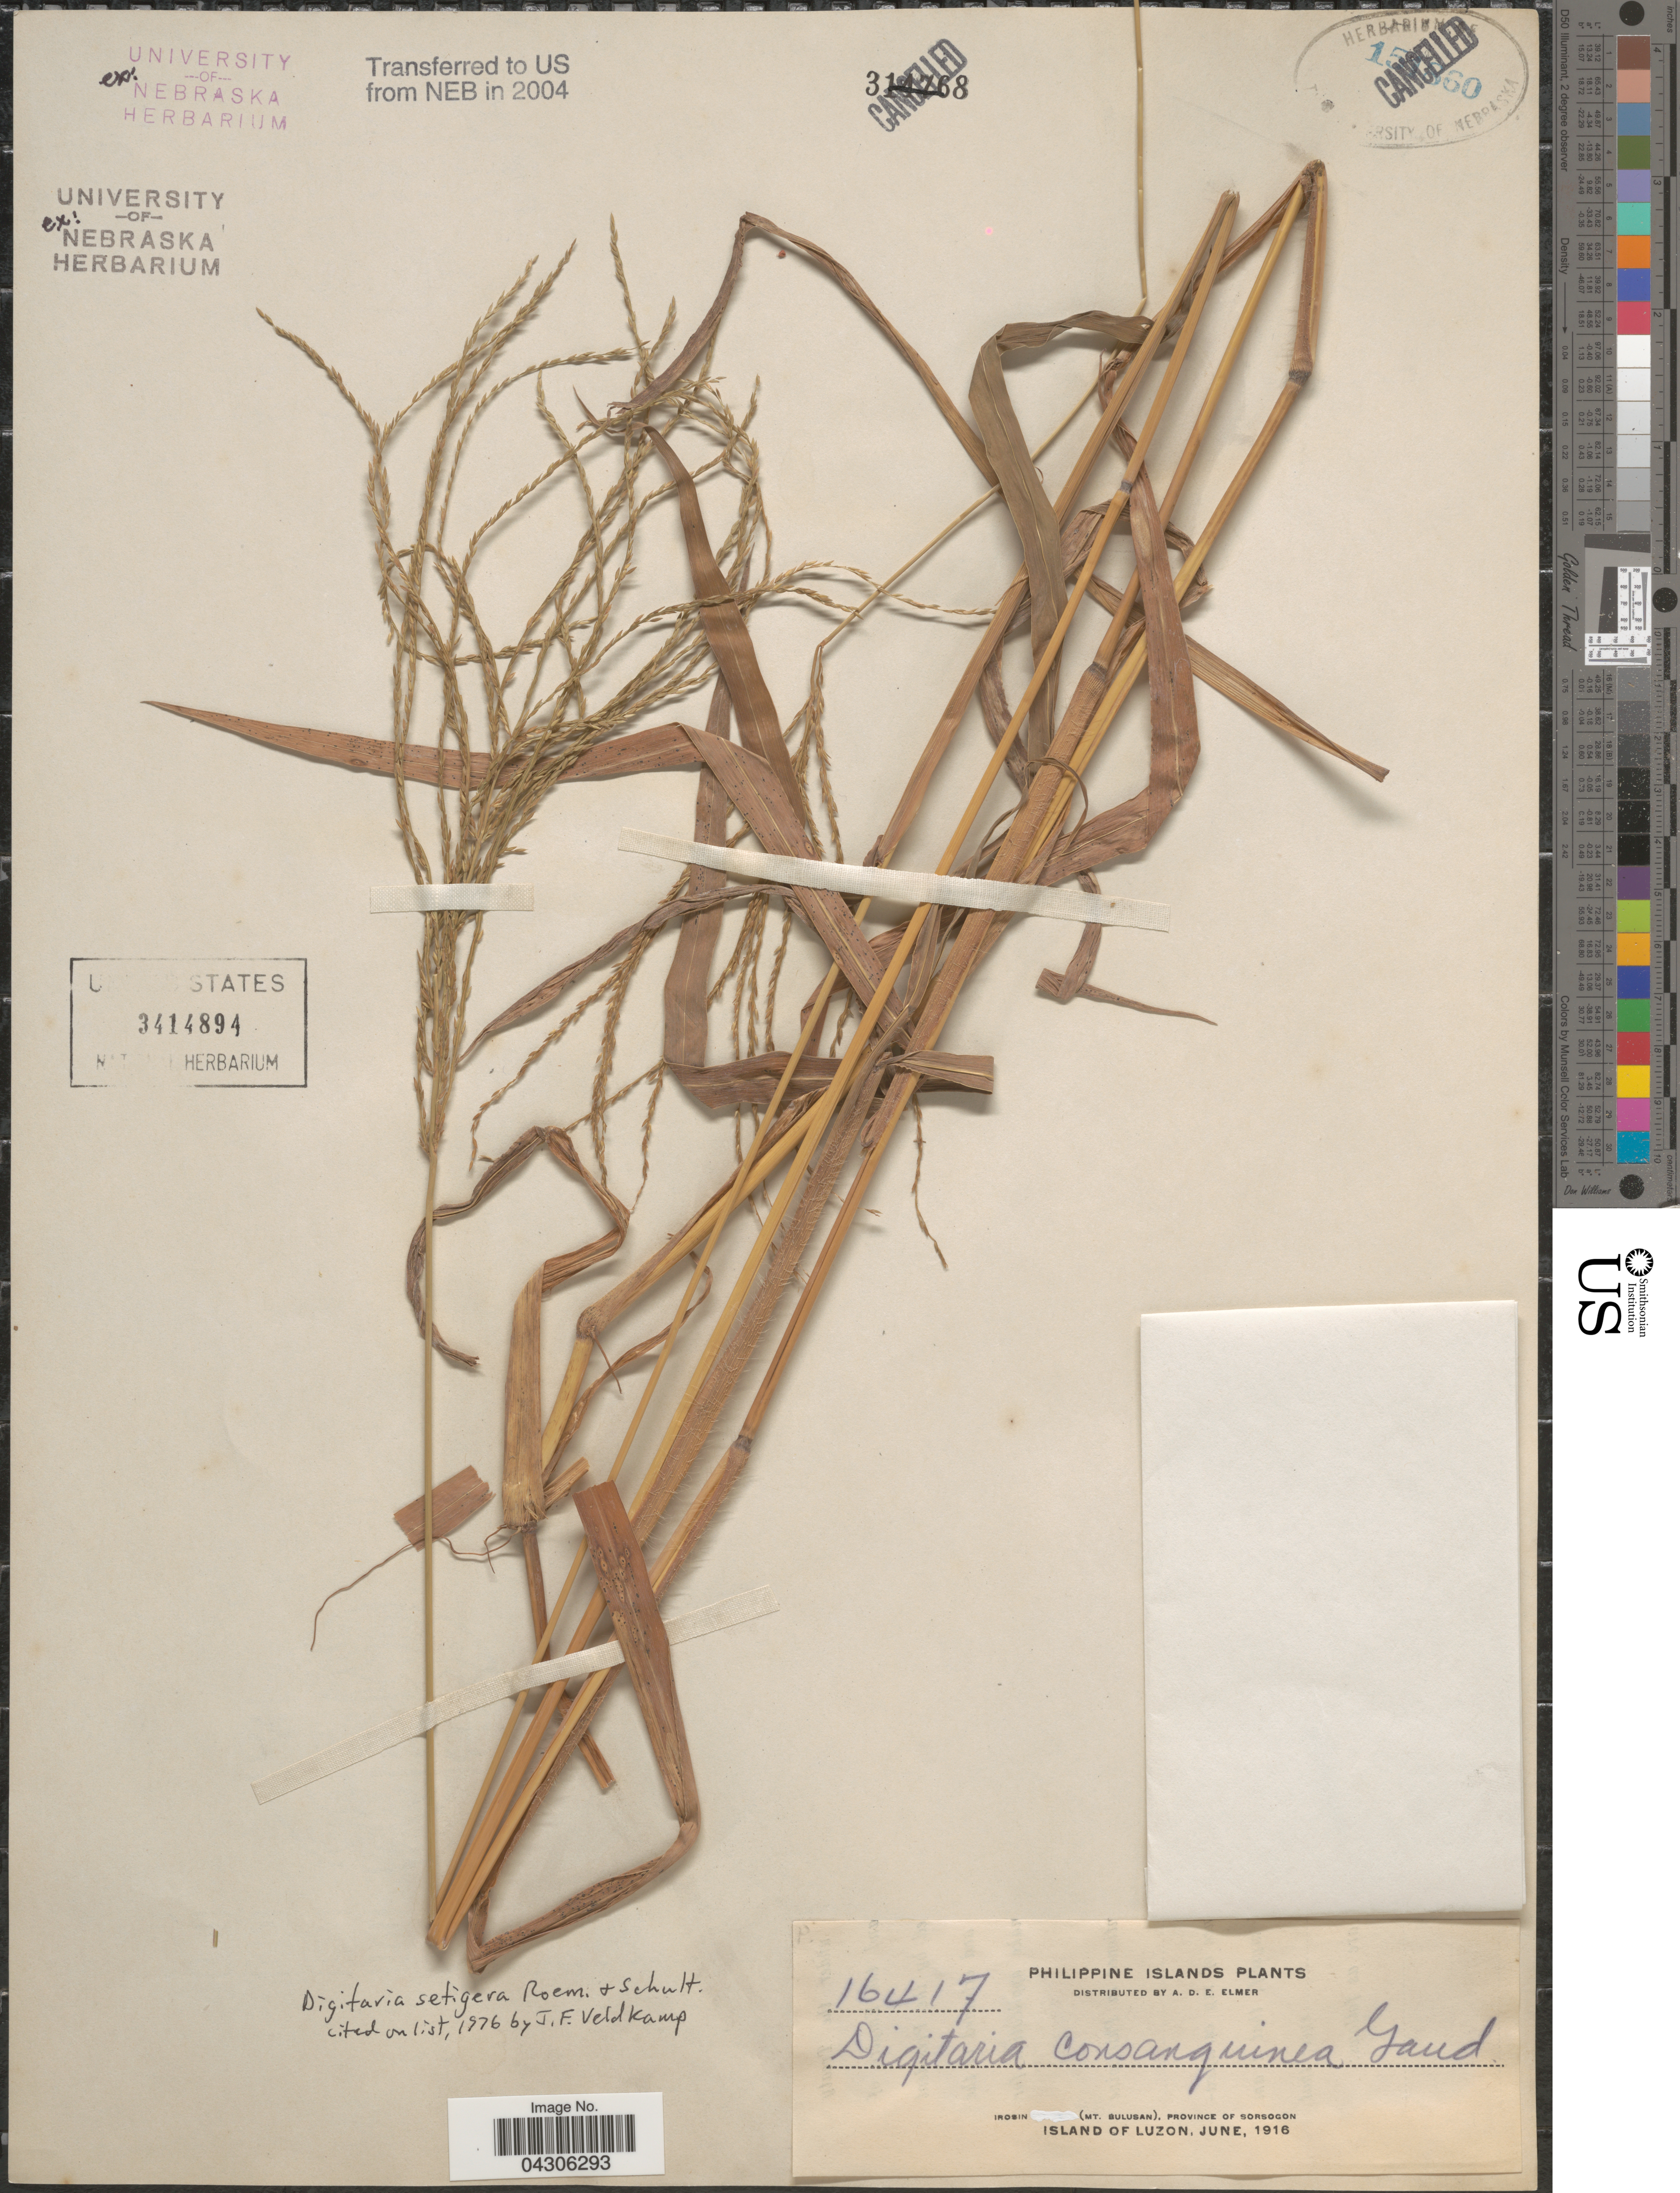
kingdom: Plantae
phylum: Tracheophyta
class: Liliopsida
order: Poales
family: Poaceae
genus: Digitaria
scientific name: Digitaria setigera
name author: Roth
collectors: A. D. E. Elmer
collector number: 16417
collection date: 1916-06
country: Philippines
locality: Philippine Islands. Irosin (Mt. Bulusan), Province of Sorsogon. Island of Luzon.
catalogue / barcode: US 3414894